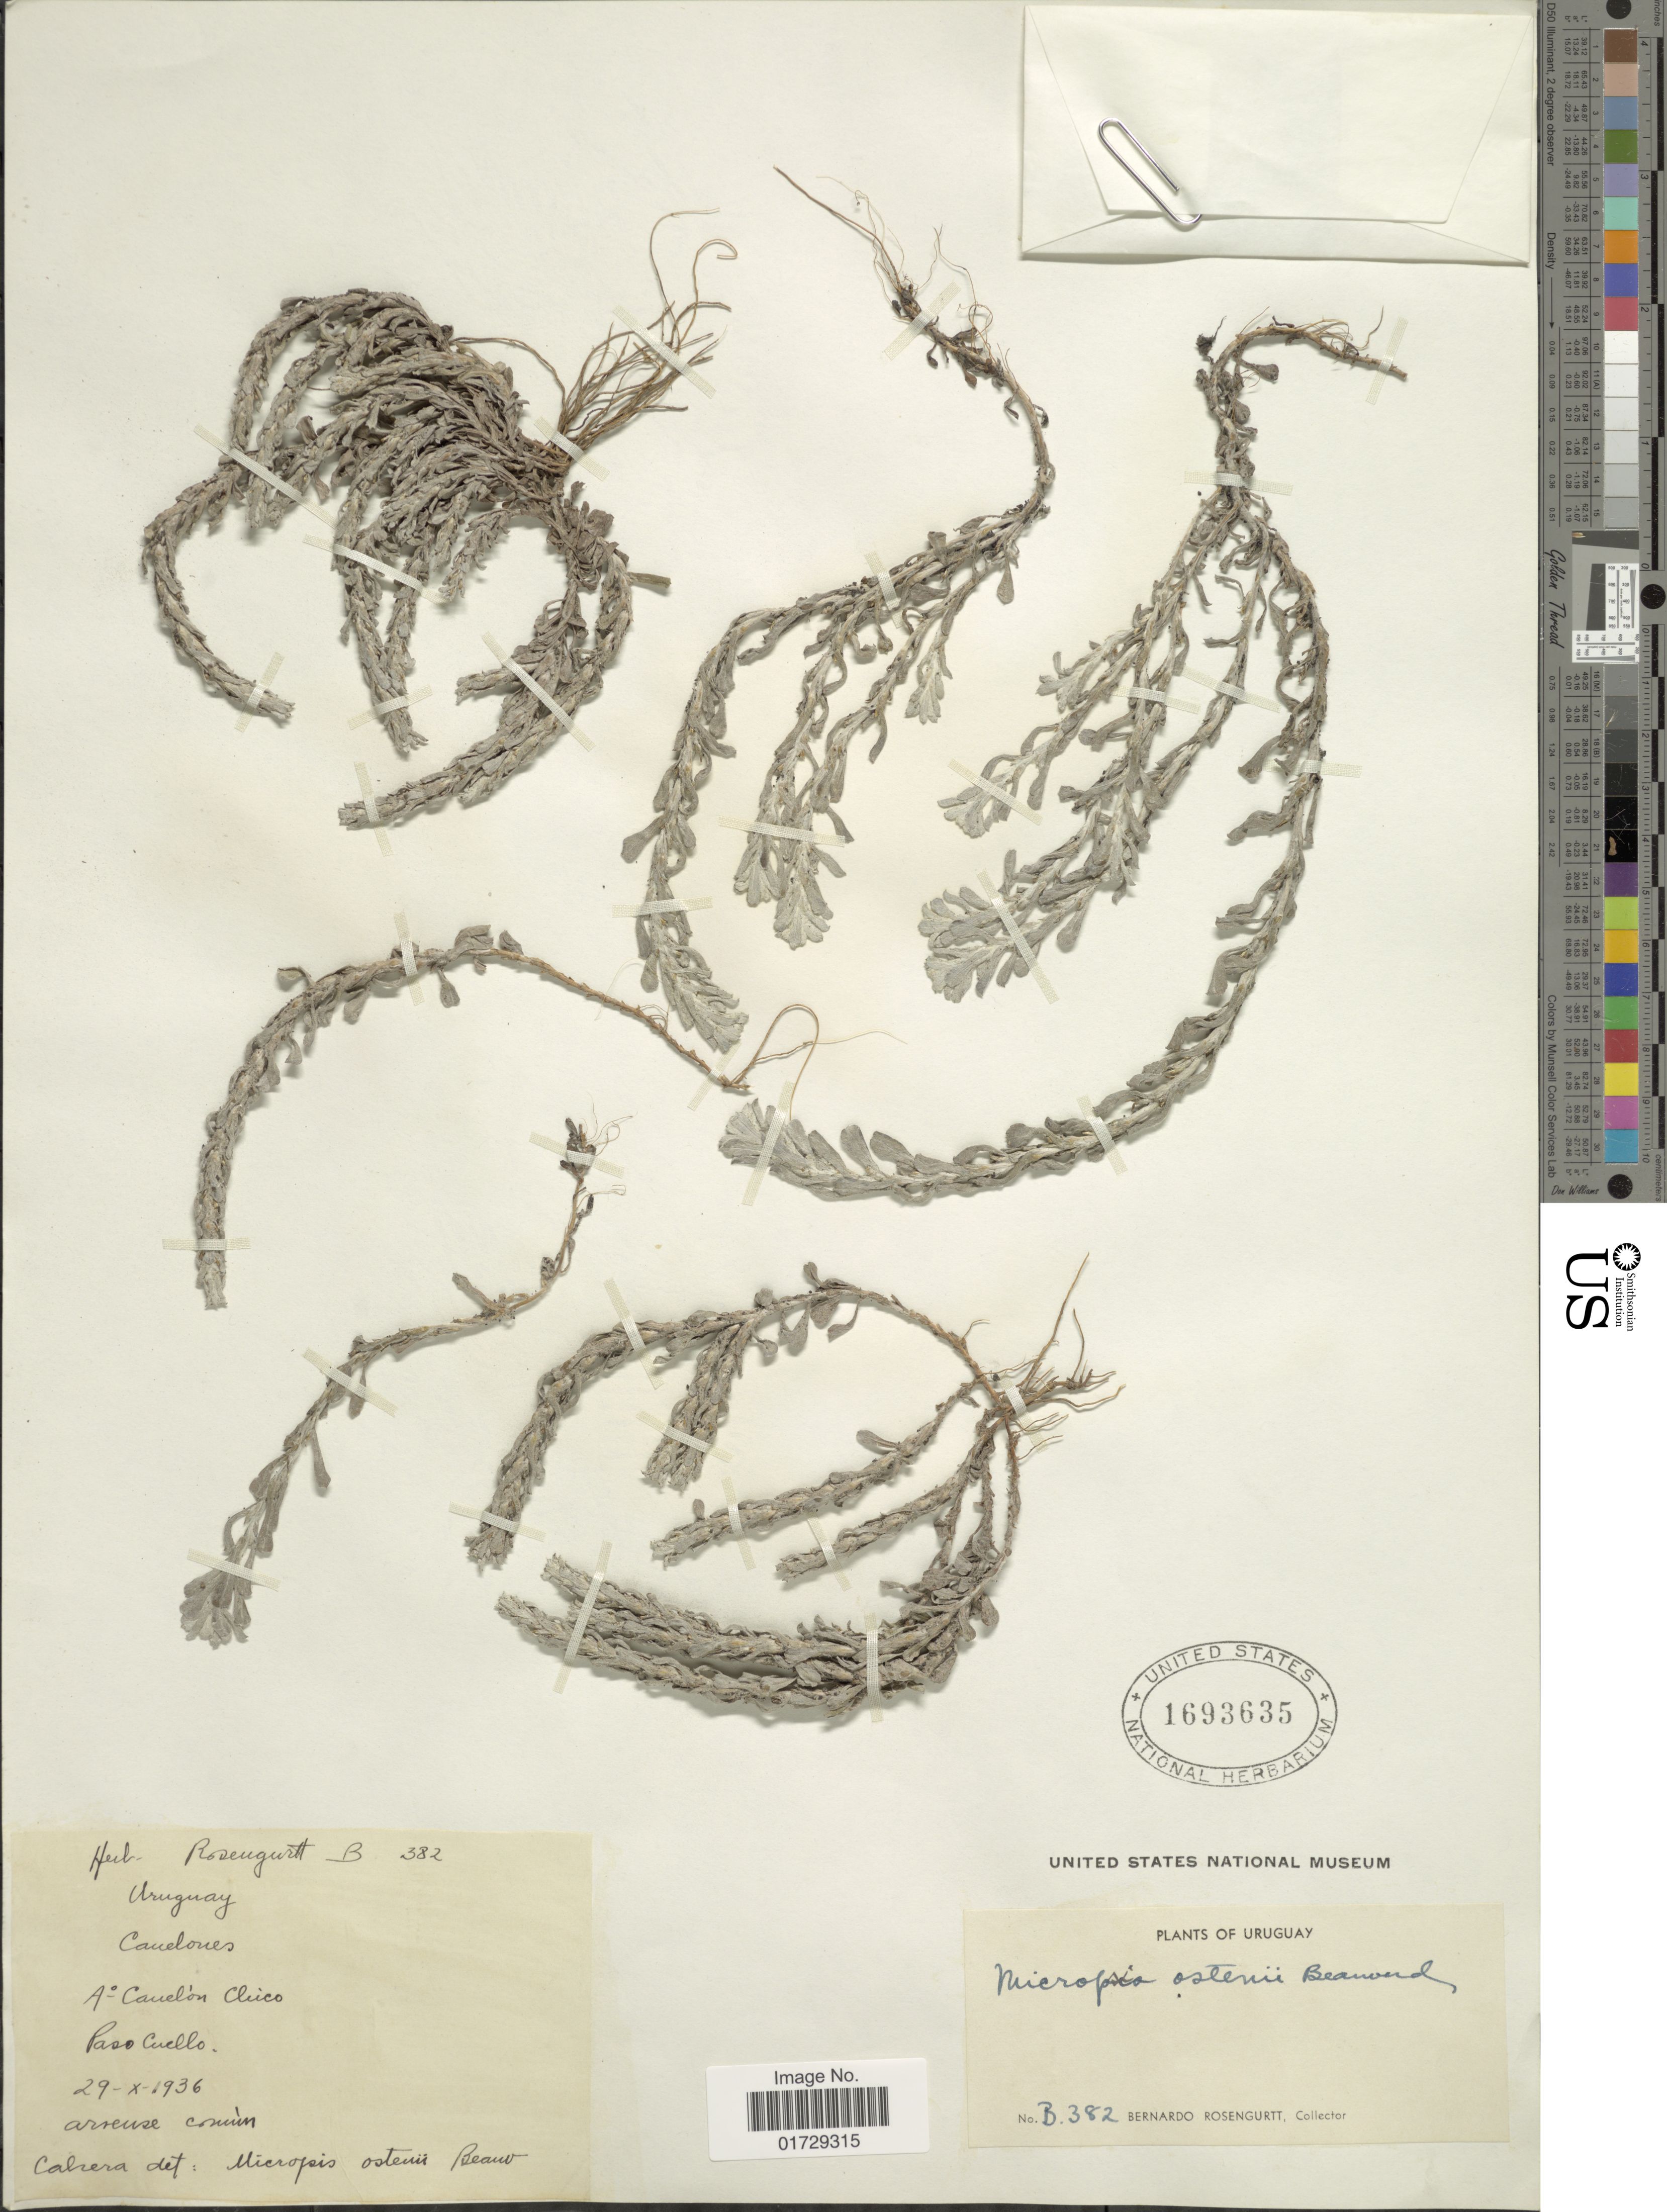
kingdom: Plantae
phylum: Tracheophyta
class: Magnoliopsida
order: Asterales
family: Asteraceae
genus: Micropsis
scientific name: Micropsis ostenii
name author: P. Beauv.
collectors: B. Rosengurtt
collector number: B382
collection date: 1936-10-29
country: Uruguay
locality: Cancelones A-Cauelon Clico, Paso Cuello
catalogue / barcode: US 1693635